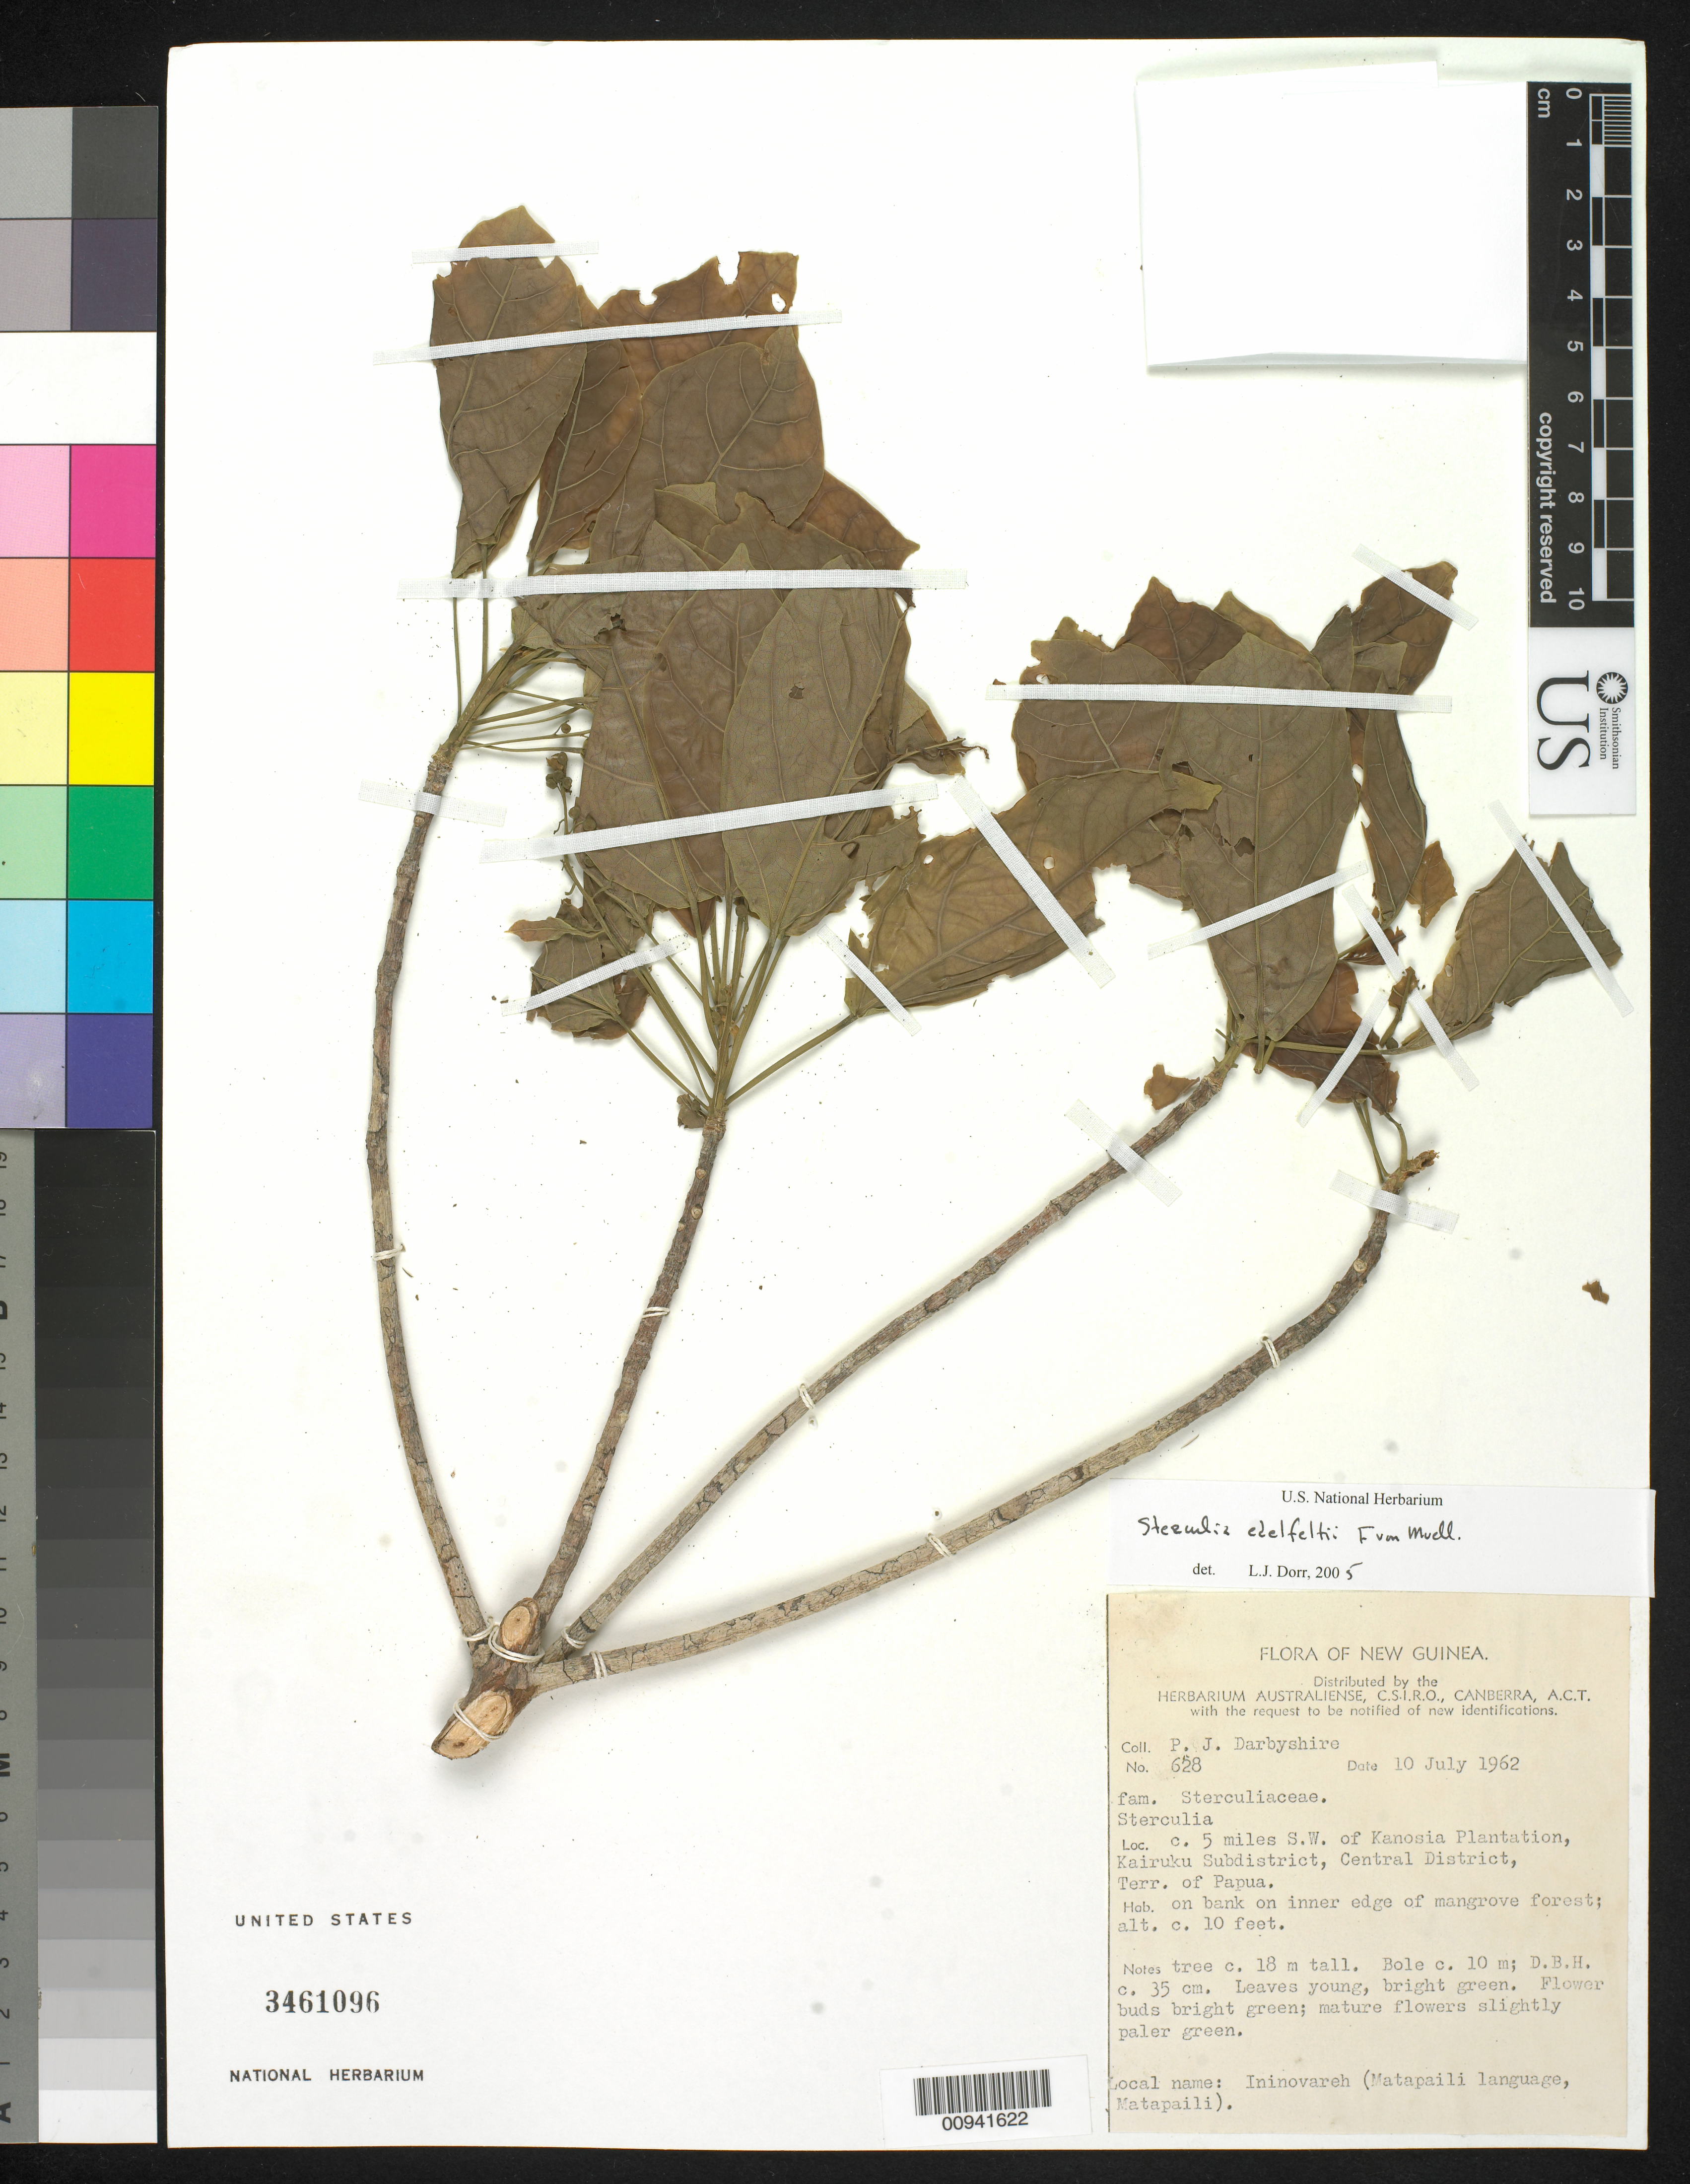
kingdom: Plantae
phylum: Tracheophyta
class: Magnoliopsida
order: Malvales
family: Malvaceae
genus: Sterculia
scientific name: Sterculia edelfeltii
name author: F. Muell.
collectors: P. Darbyshire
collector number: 628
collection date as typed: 10 Jul 1962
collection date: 1962-07-10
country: Papua New Guinea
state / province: Central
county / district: Kairuku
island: New Guinea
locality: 5 miles SW of Kanosia plantation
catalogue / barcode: US 3461096